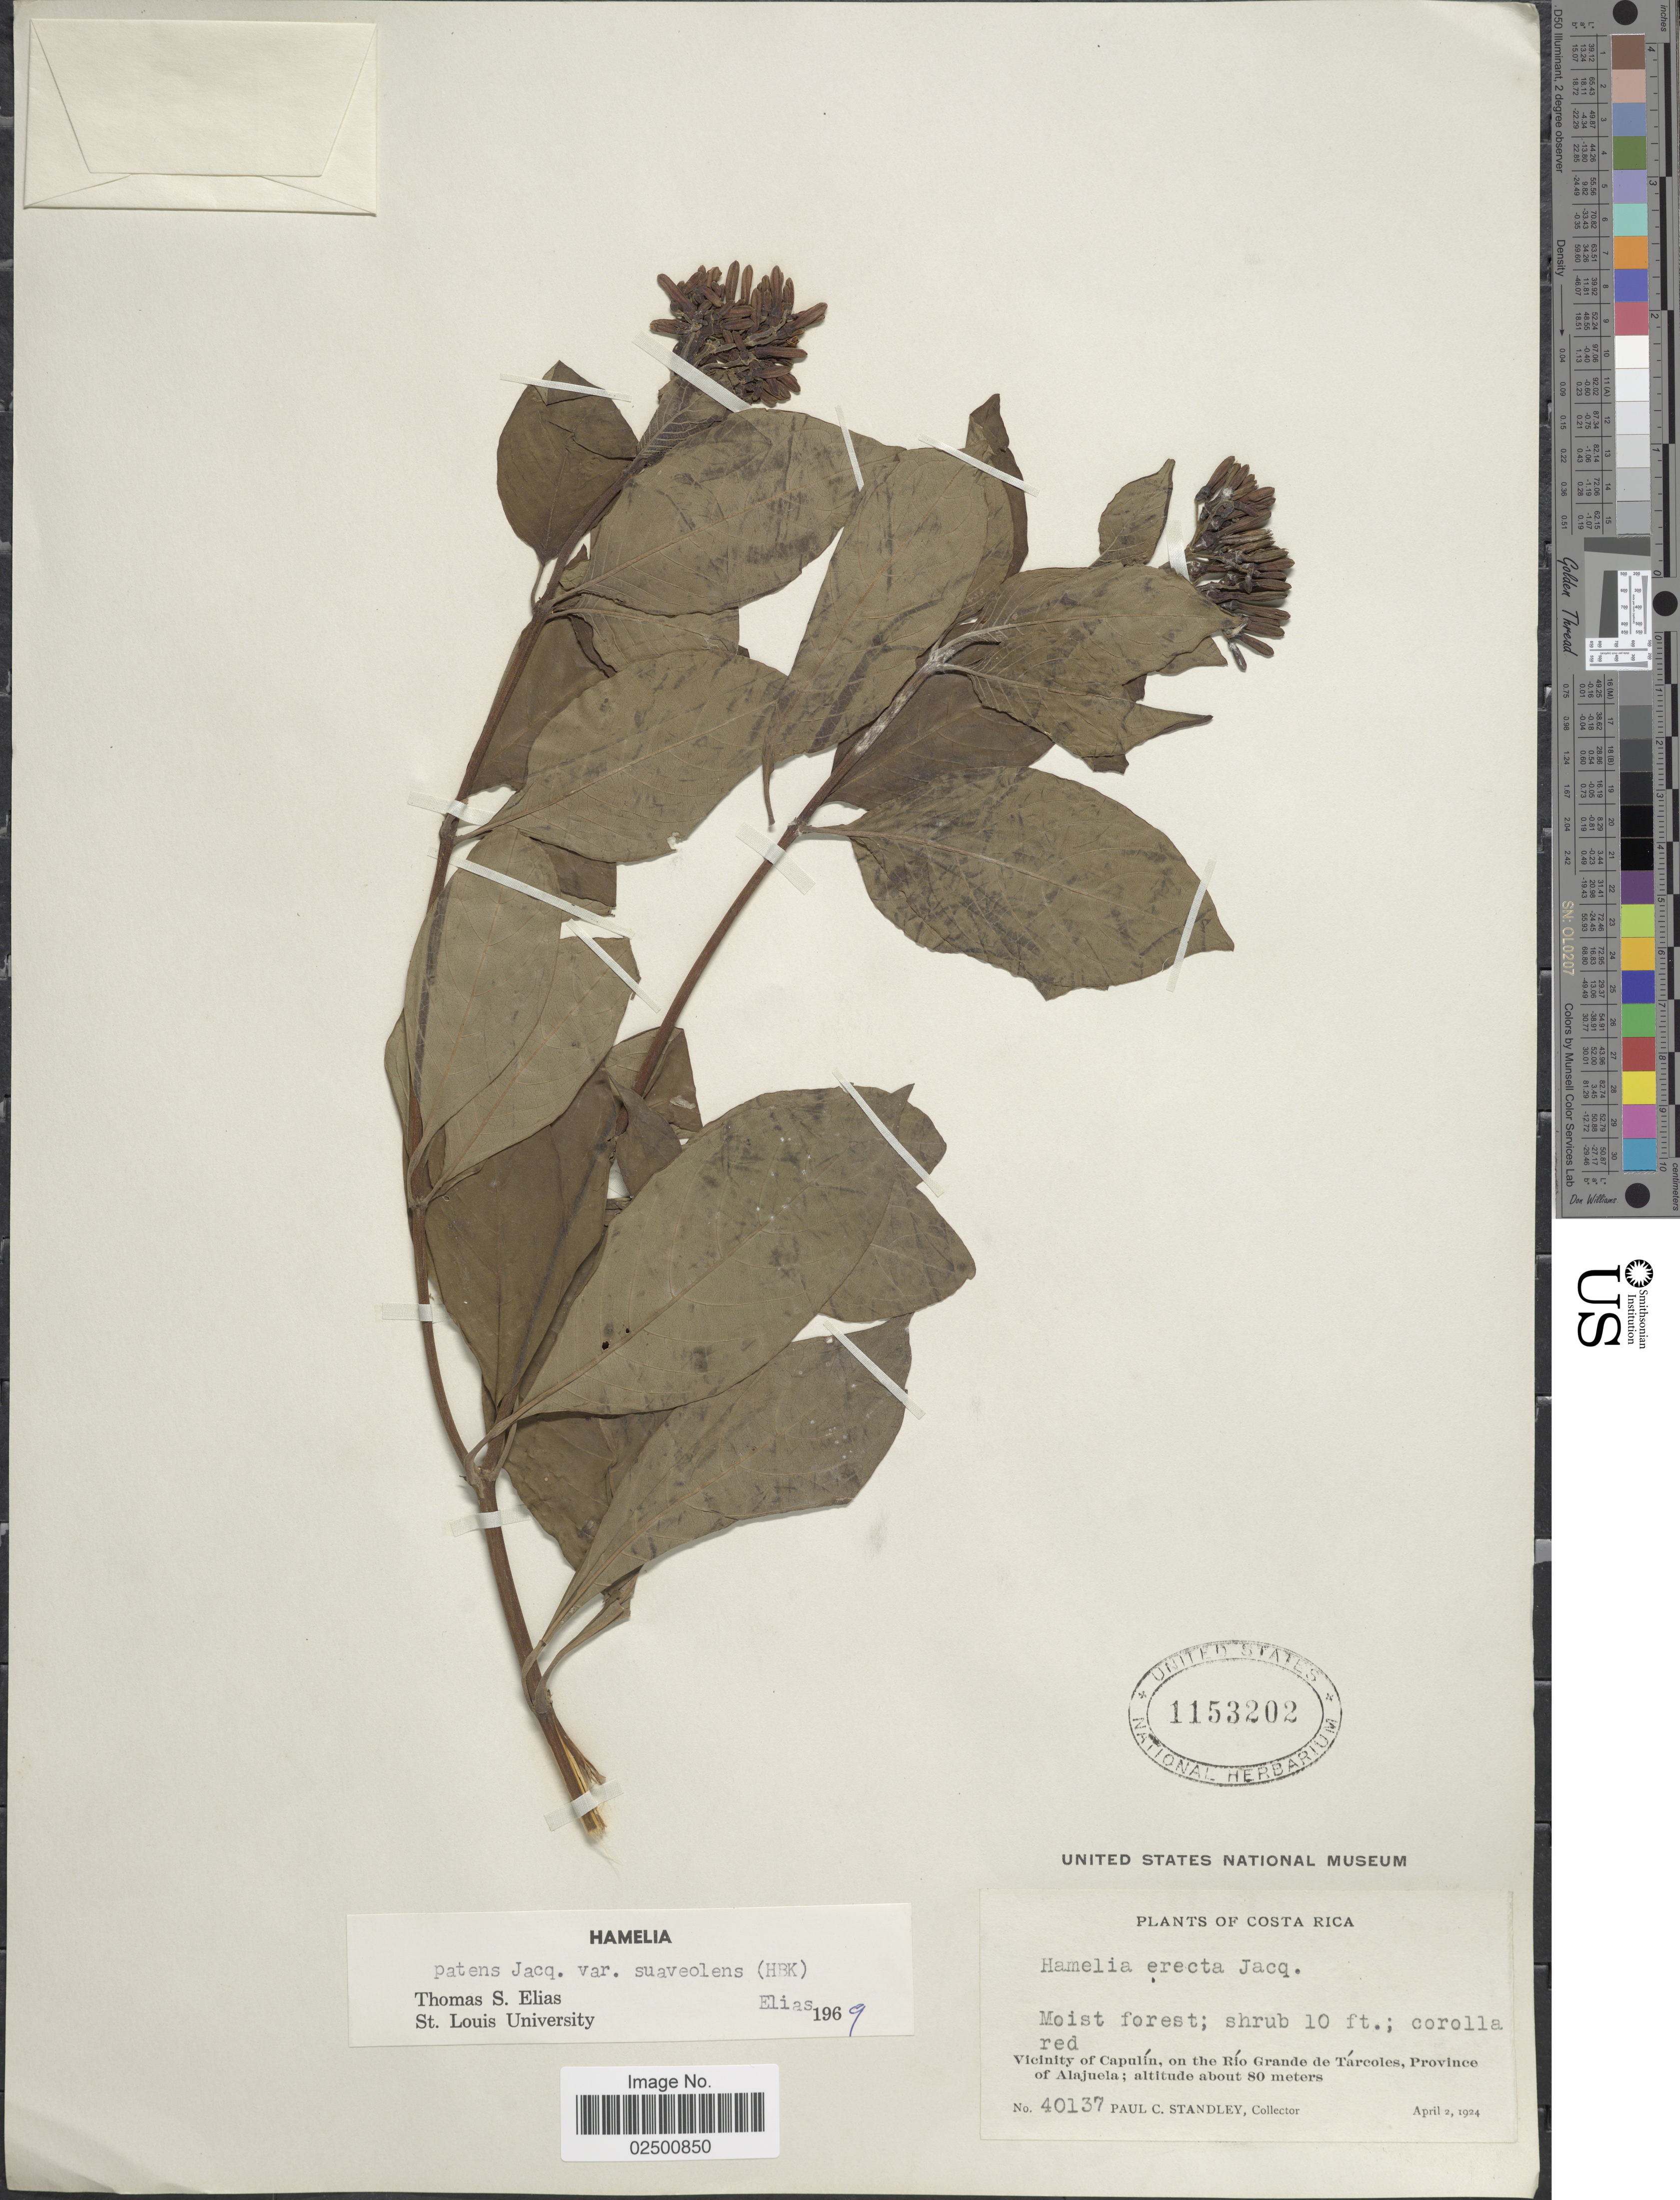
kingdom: Plantae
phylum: Tracheophyta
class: Magnoliopsida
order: Gentianales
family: Rubiaceae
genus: Hamelia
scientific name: Hamelia patens var. suaveolens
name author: (Kunth)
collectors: P. C. Standley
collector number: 40137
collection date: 1924-04-02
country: Costa Rica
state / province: Alajuela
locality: Vicinity of Capulin, on the Rio Grande de Tarcoles, Province of Alajuela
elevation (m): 80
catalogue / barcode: US 1153202